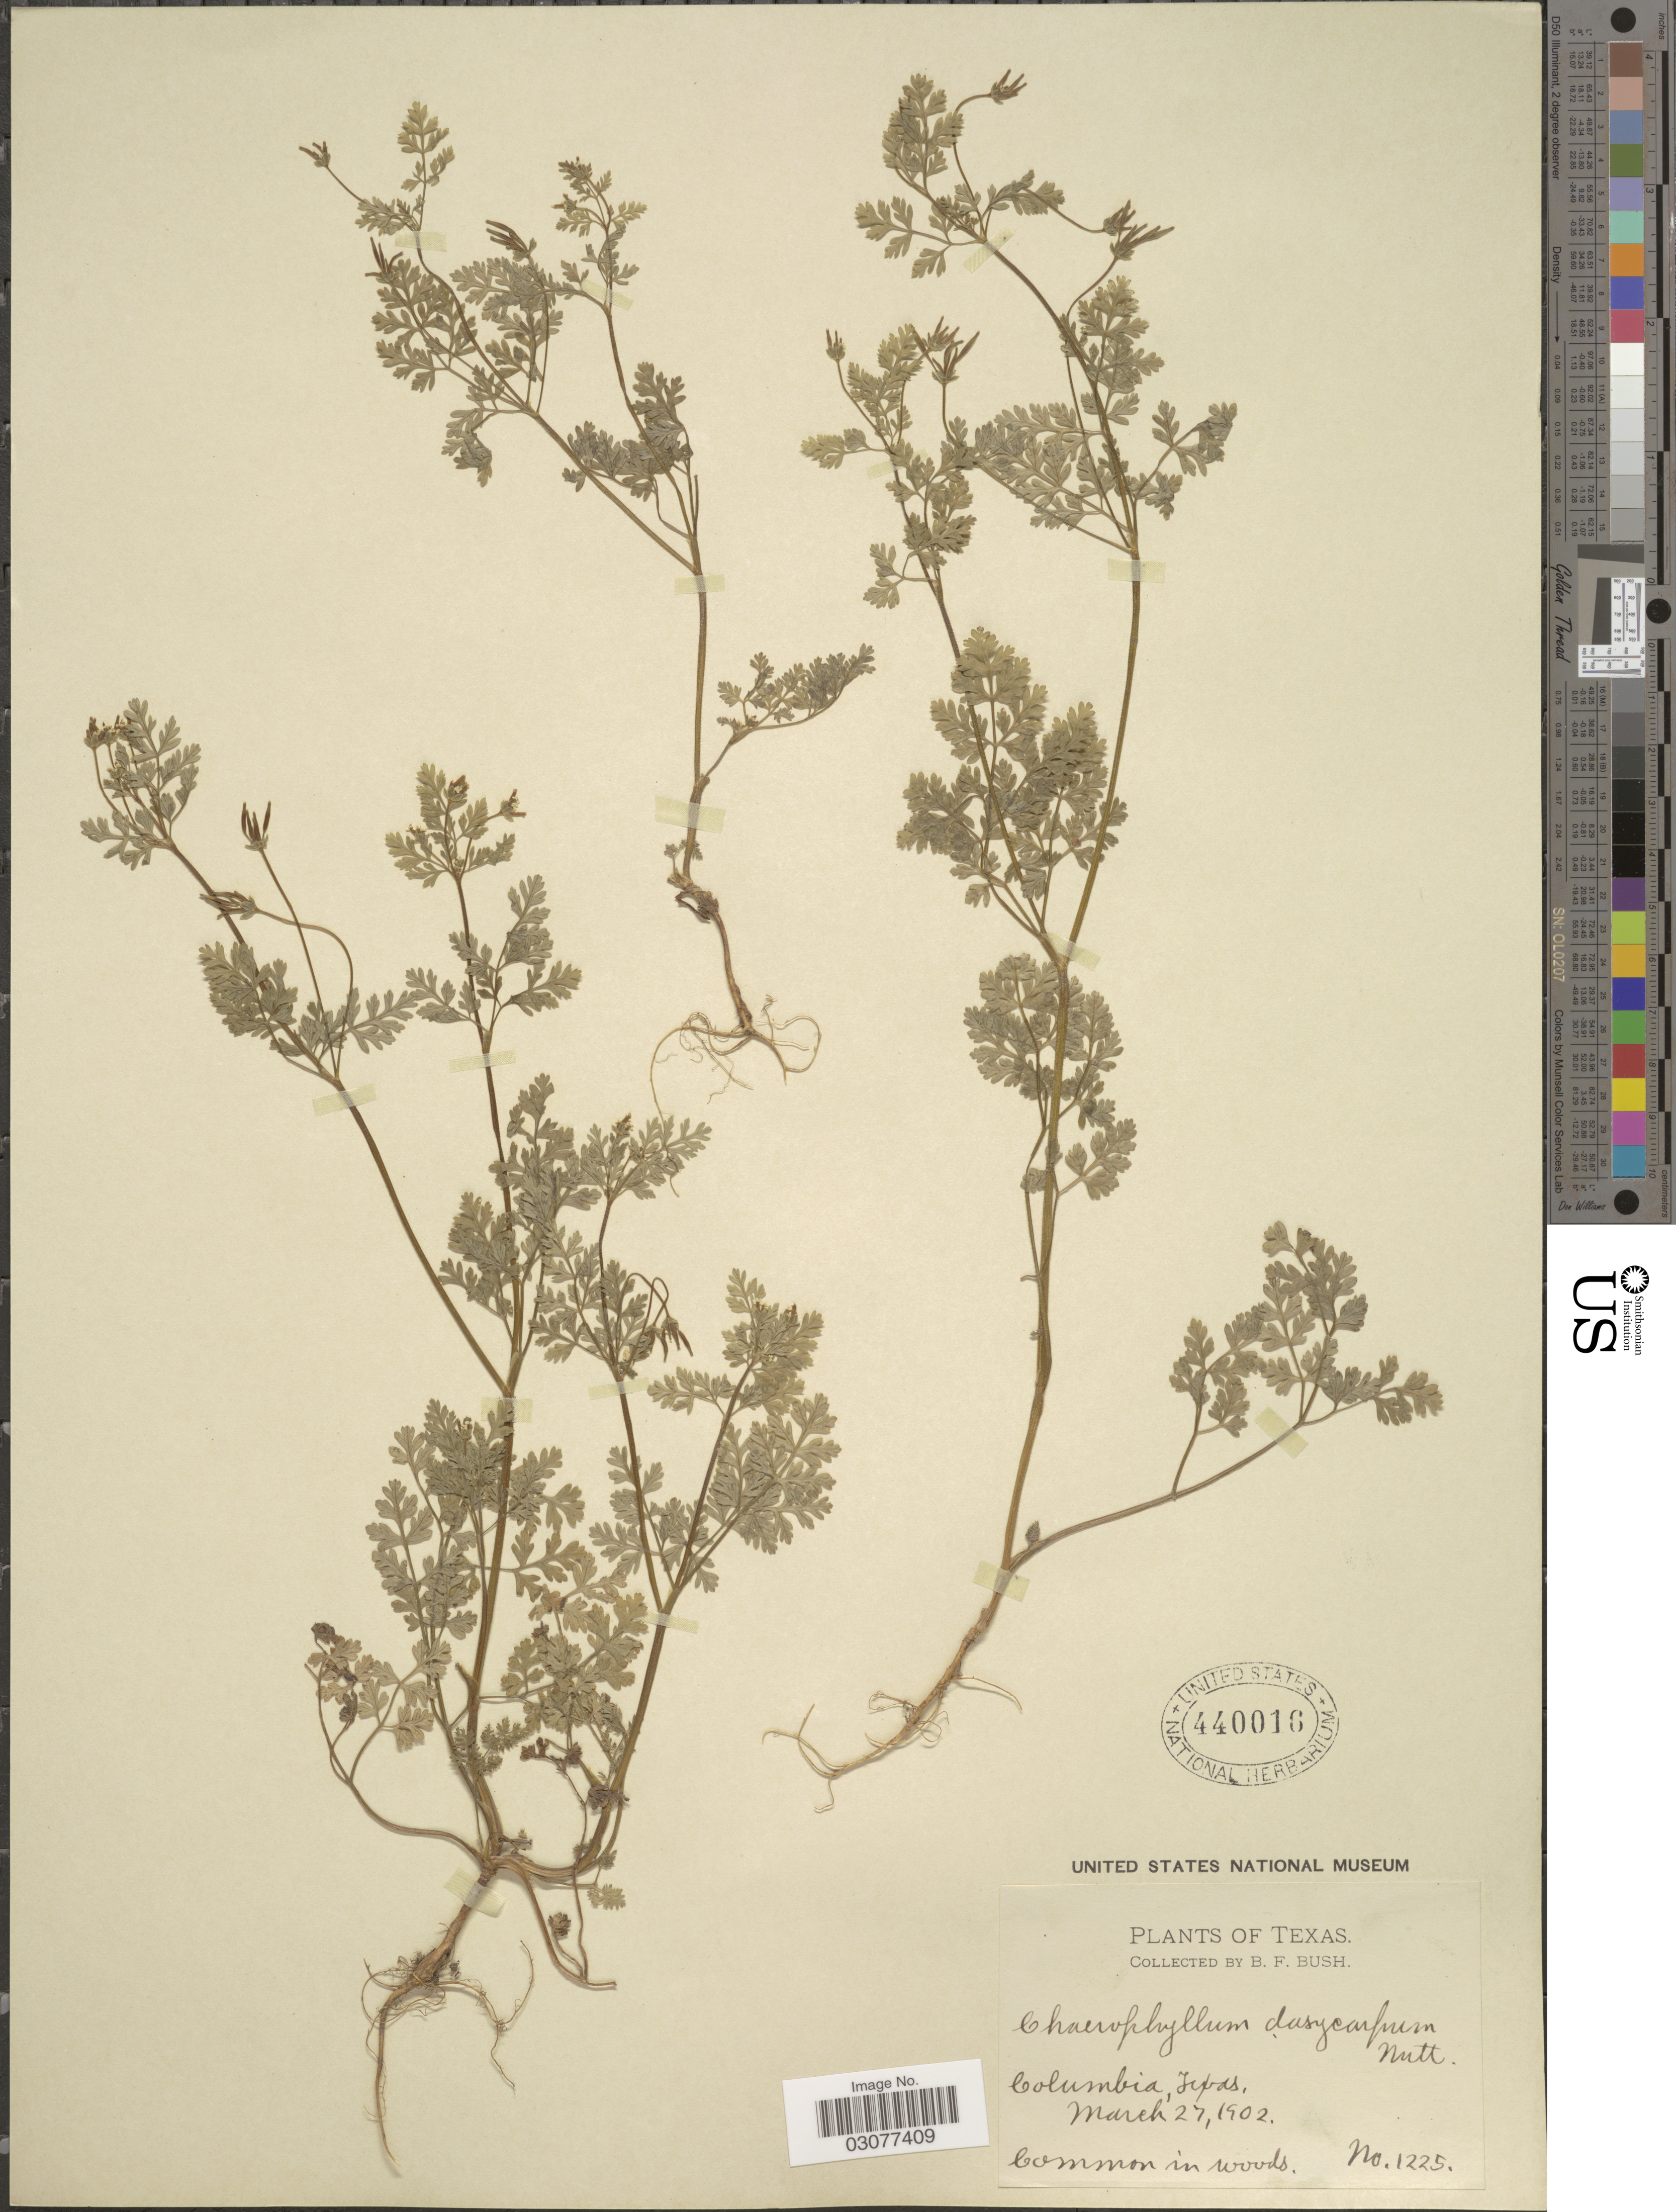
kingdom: Plantae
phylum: Tracheophyta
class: Magnoliopsida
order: Apiales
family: Apiaceae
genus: Chaerophyllum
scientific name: Chaerophyllum dasycarpum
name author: (Hook. ex S. Watson) Nutt.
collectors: B. F. Bush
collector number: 1225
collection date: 1902-03-27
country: United States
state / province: Texas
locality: Columbia.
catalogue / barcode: US 440016